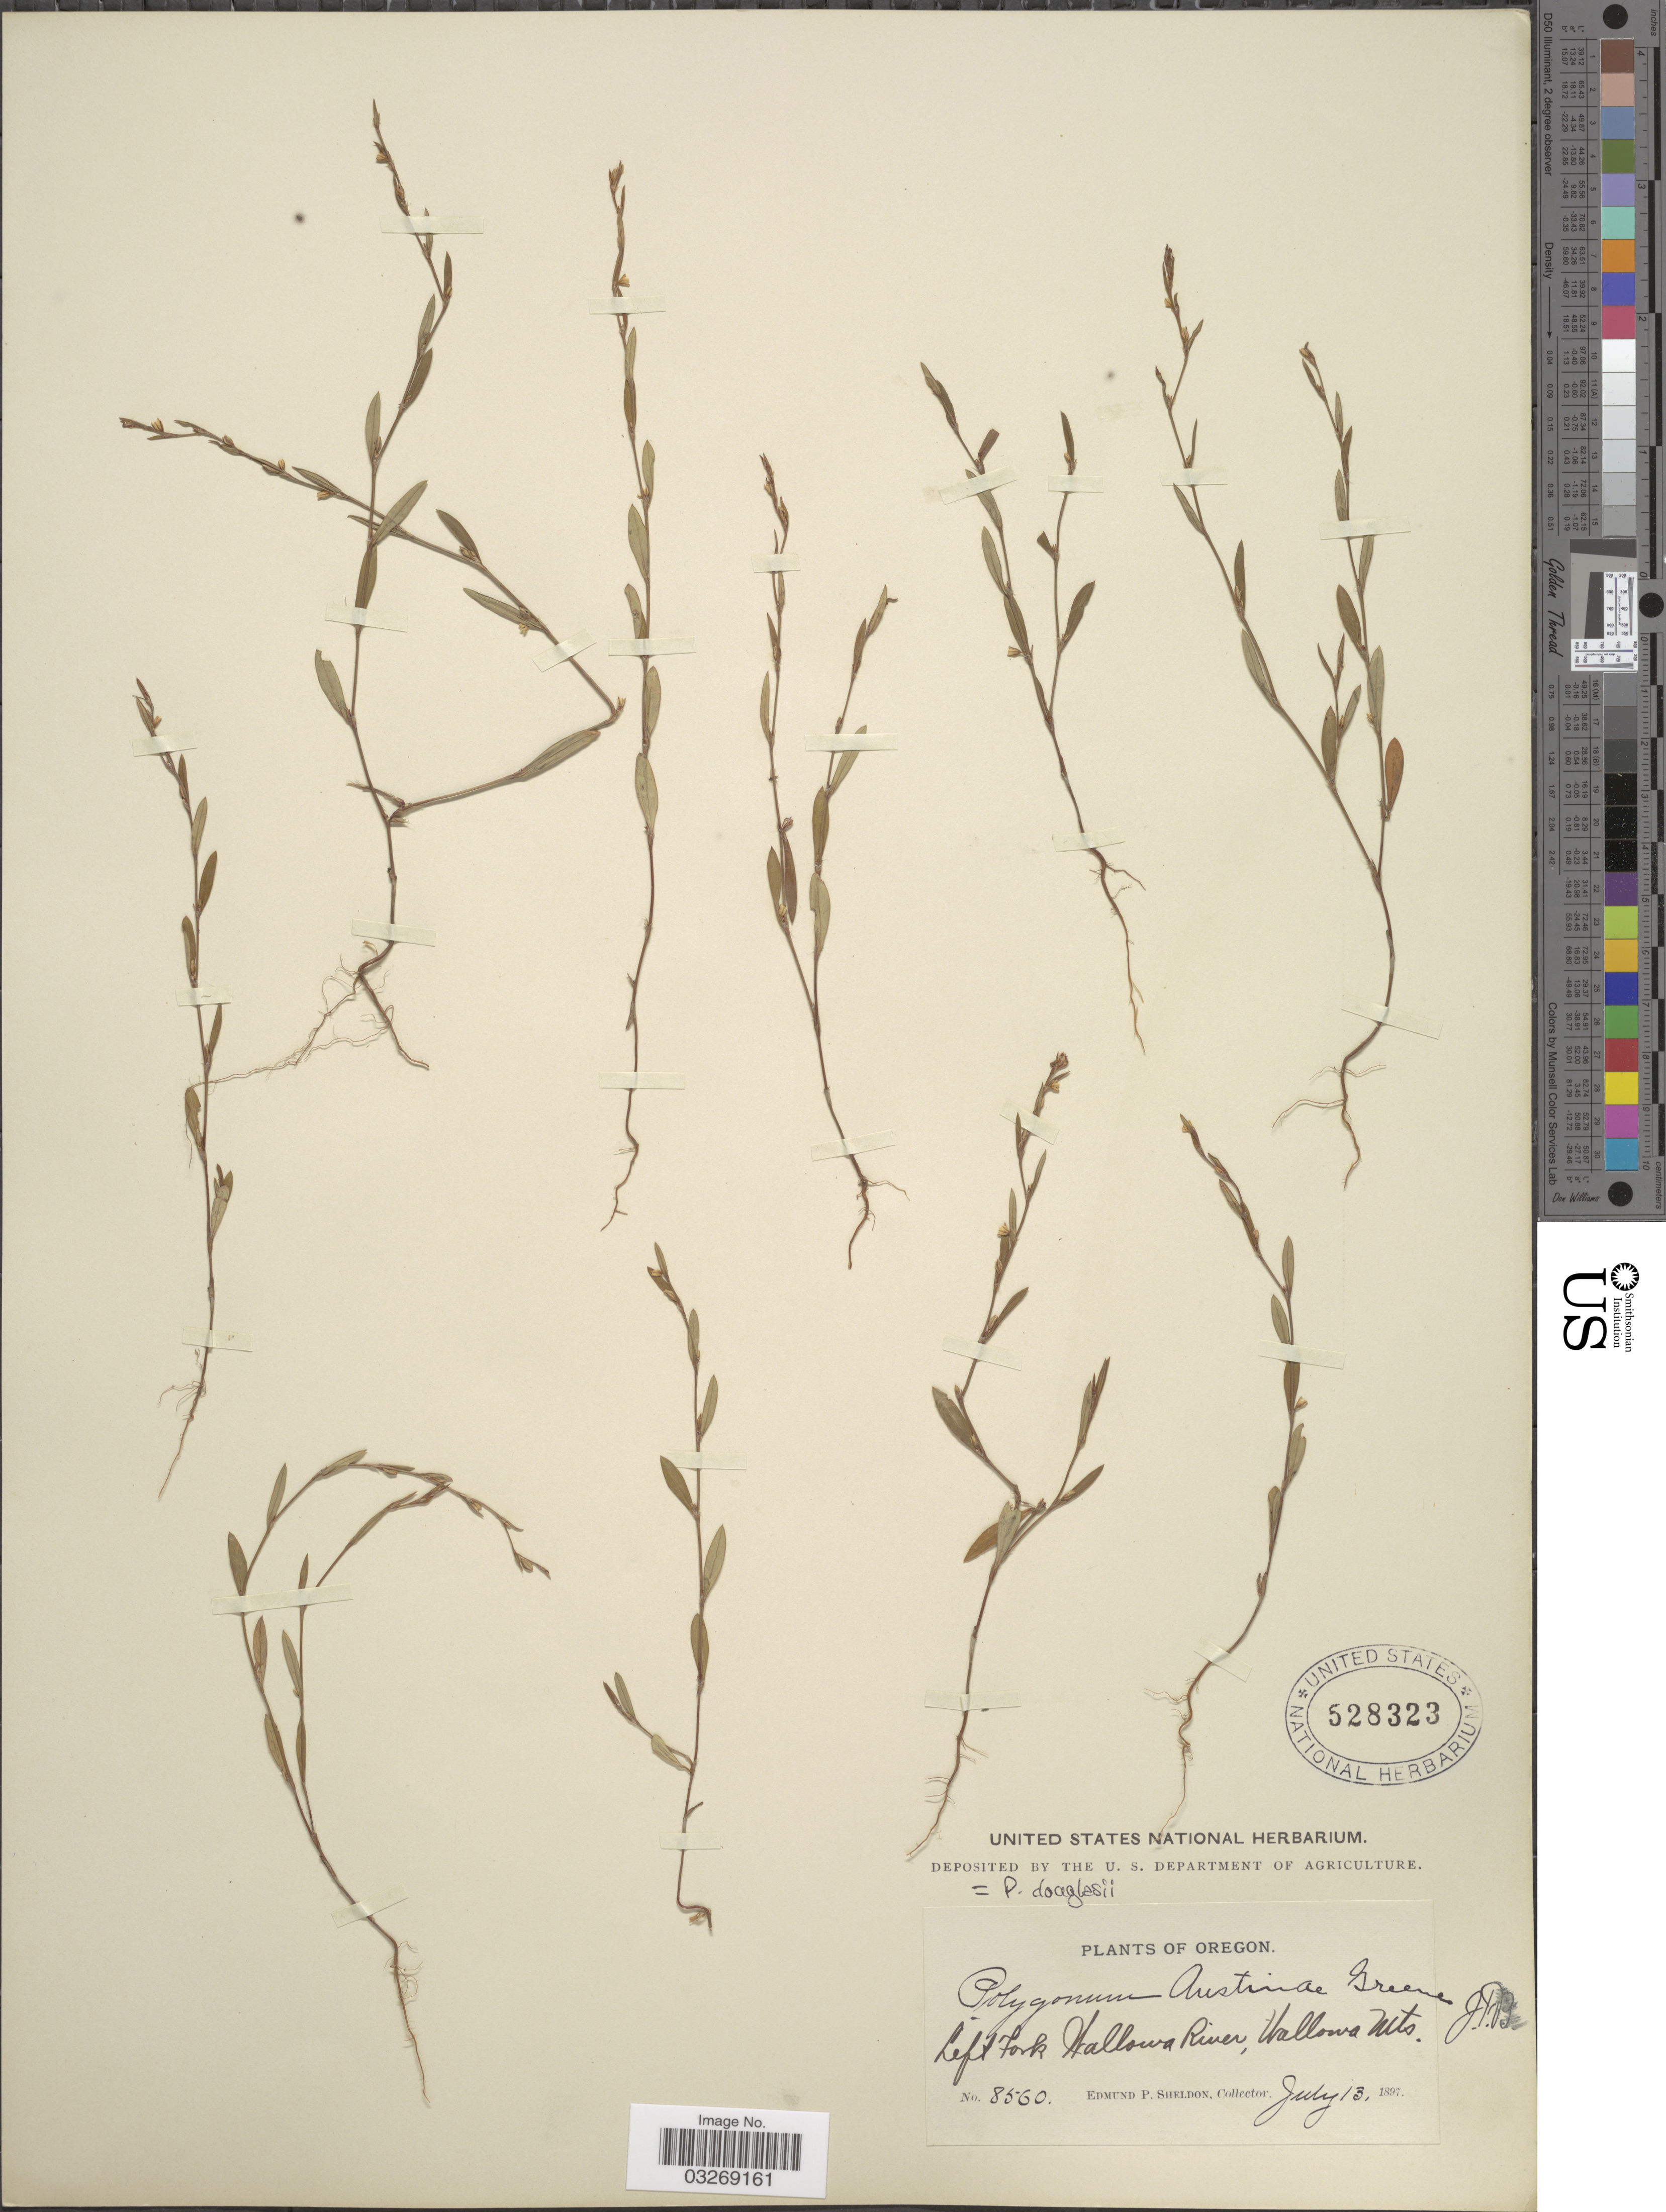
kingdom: Plantae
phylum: Tracheophyta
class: Magnoliopsida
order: Caryophyllales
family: Polygonaceae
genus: Polygonum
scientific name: Polygonum douglasii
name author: Greene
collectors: E. P. Sheldon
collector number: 8560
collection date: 1897-07-13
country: United States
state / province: Oregon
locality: Left Fork Wallowa River, Wallowa Mts.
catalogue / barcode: US 528323